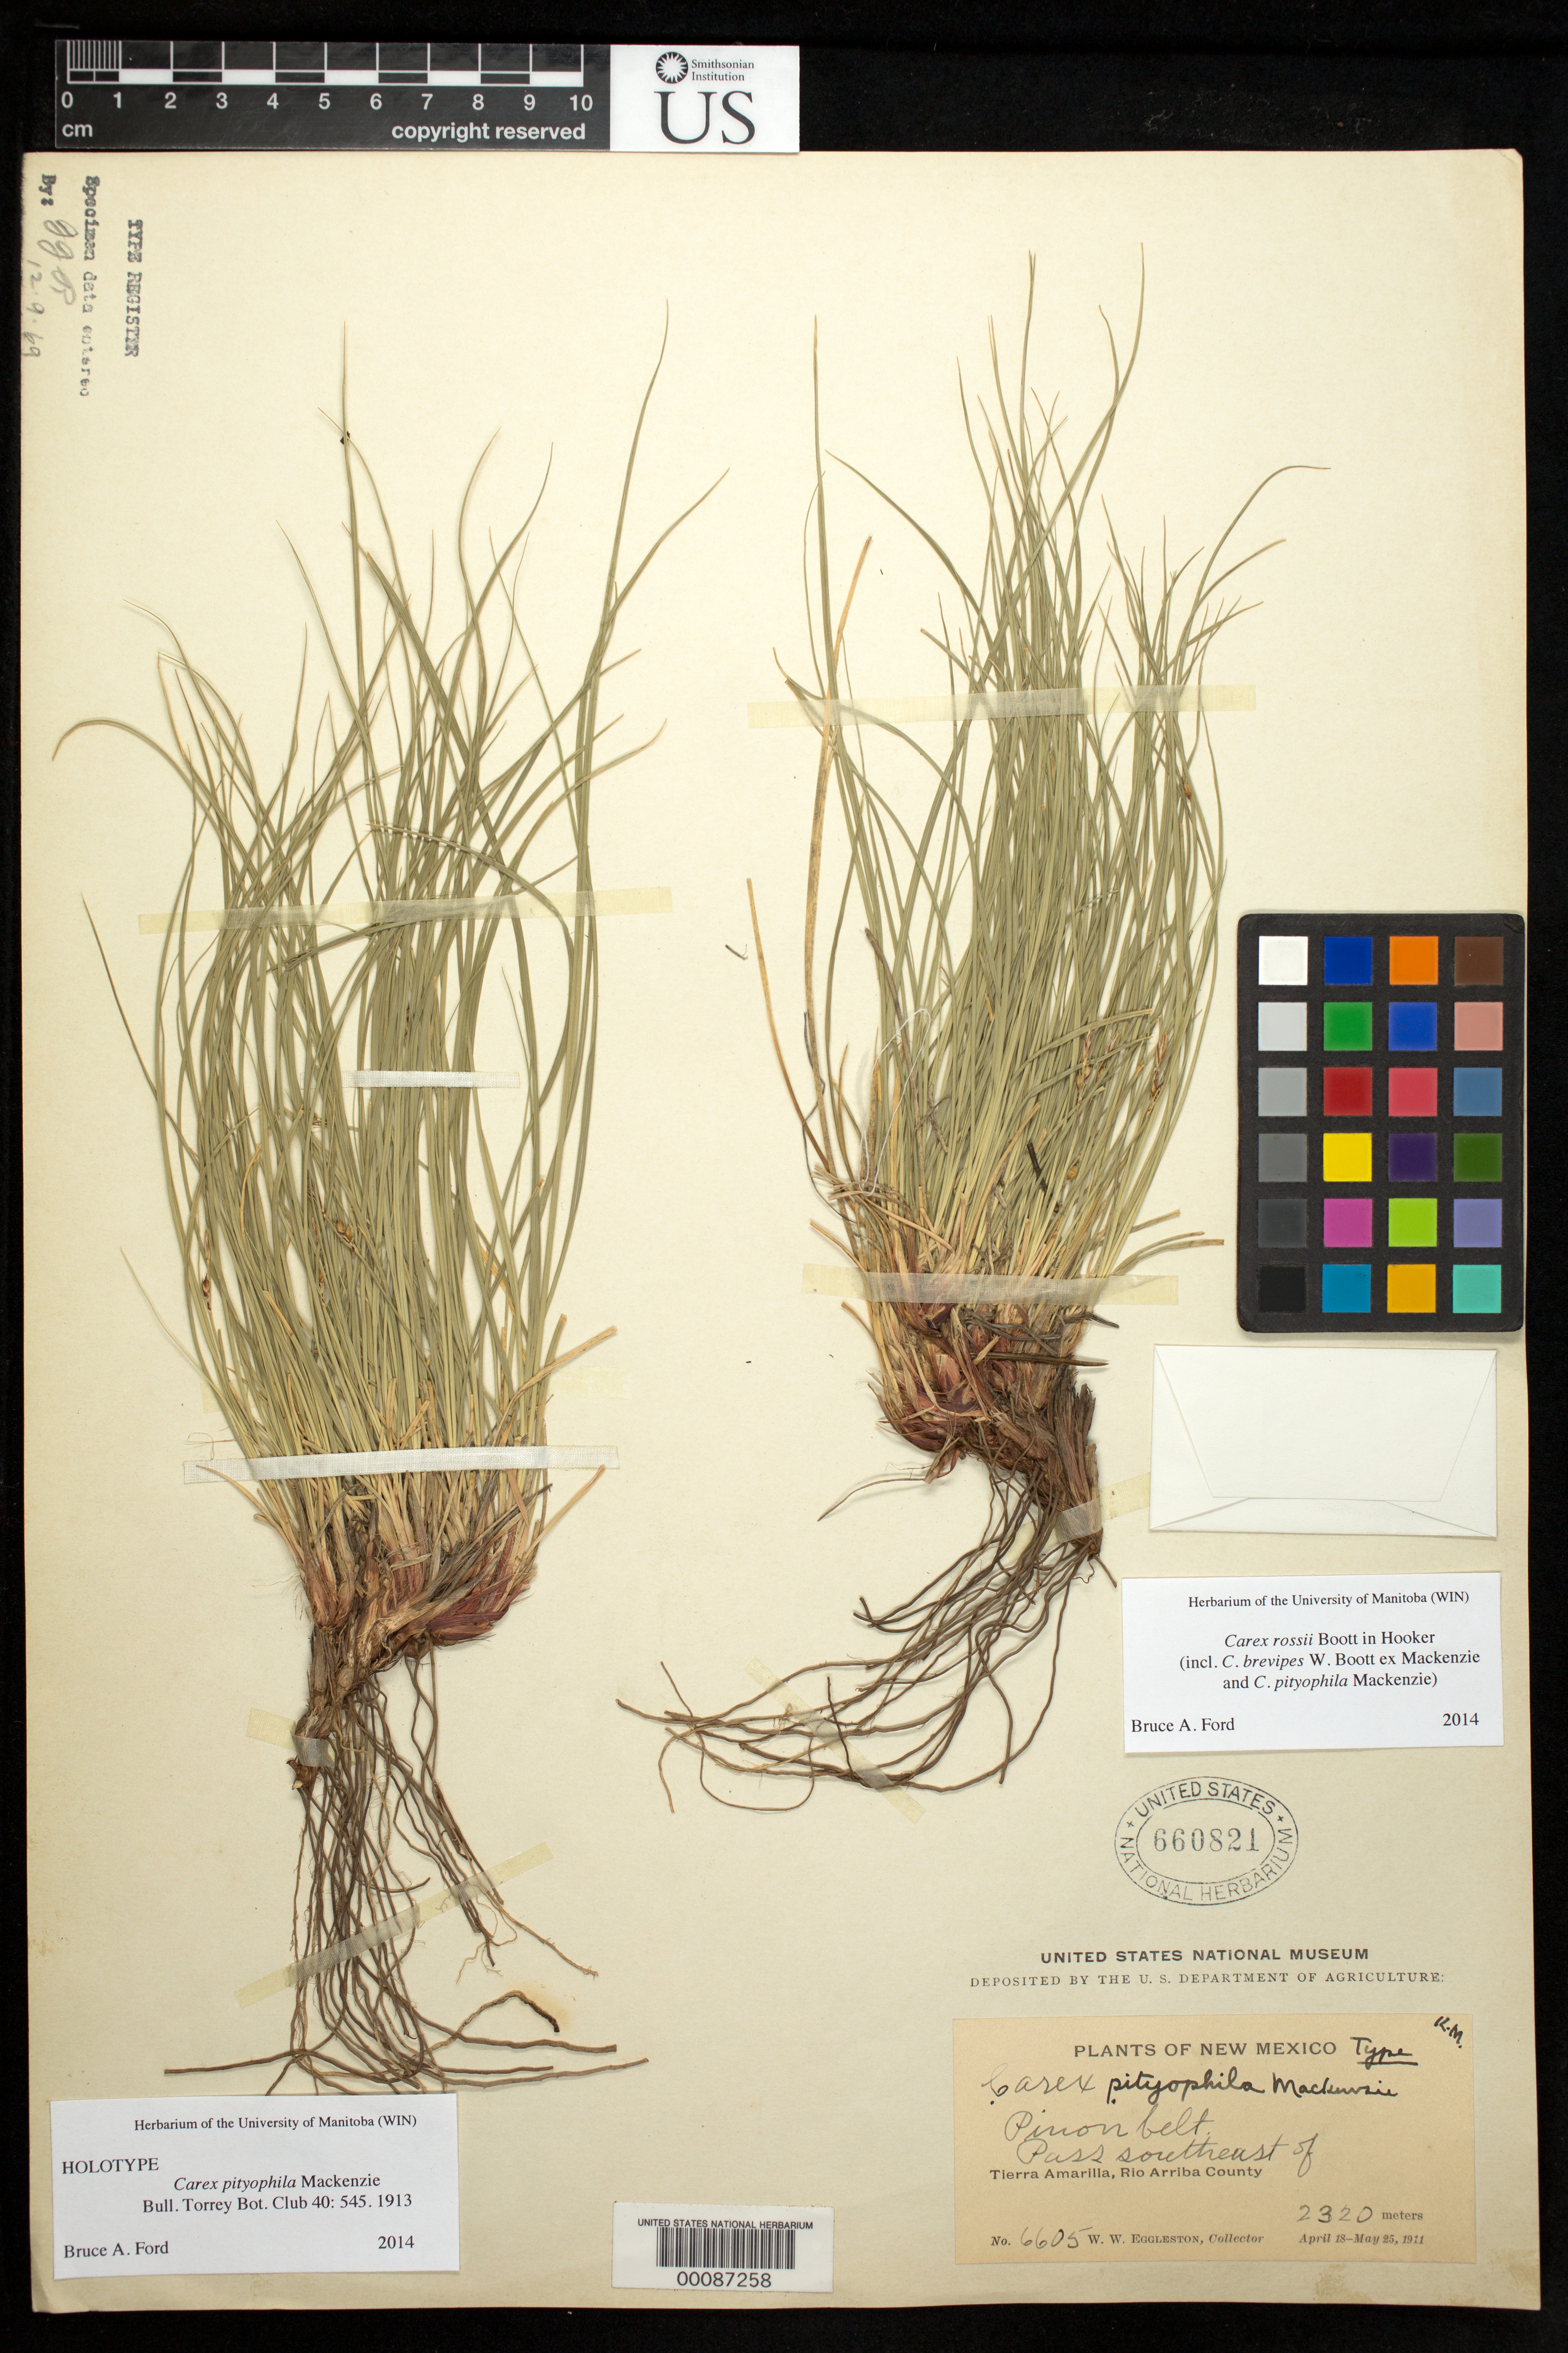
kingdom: Plantae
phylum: Tracheophyta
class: Liliopsida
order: Poales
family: Cyperaceae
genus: Carex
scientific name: Carex pityophila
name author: Mack.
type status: Holotype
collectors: W. W. Eggleston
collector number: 6605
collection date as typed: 18 Apr 1911 to 25 May 1911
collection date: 1911-04-18/1911-05-25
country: United States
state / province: New Mexico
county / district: Rio Arriba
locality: Pass SE of Tierra Amarilla, Pinon Belt.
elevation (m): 2320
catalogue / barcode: US 660821